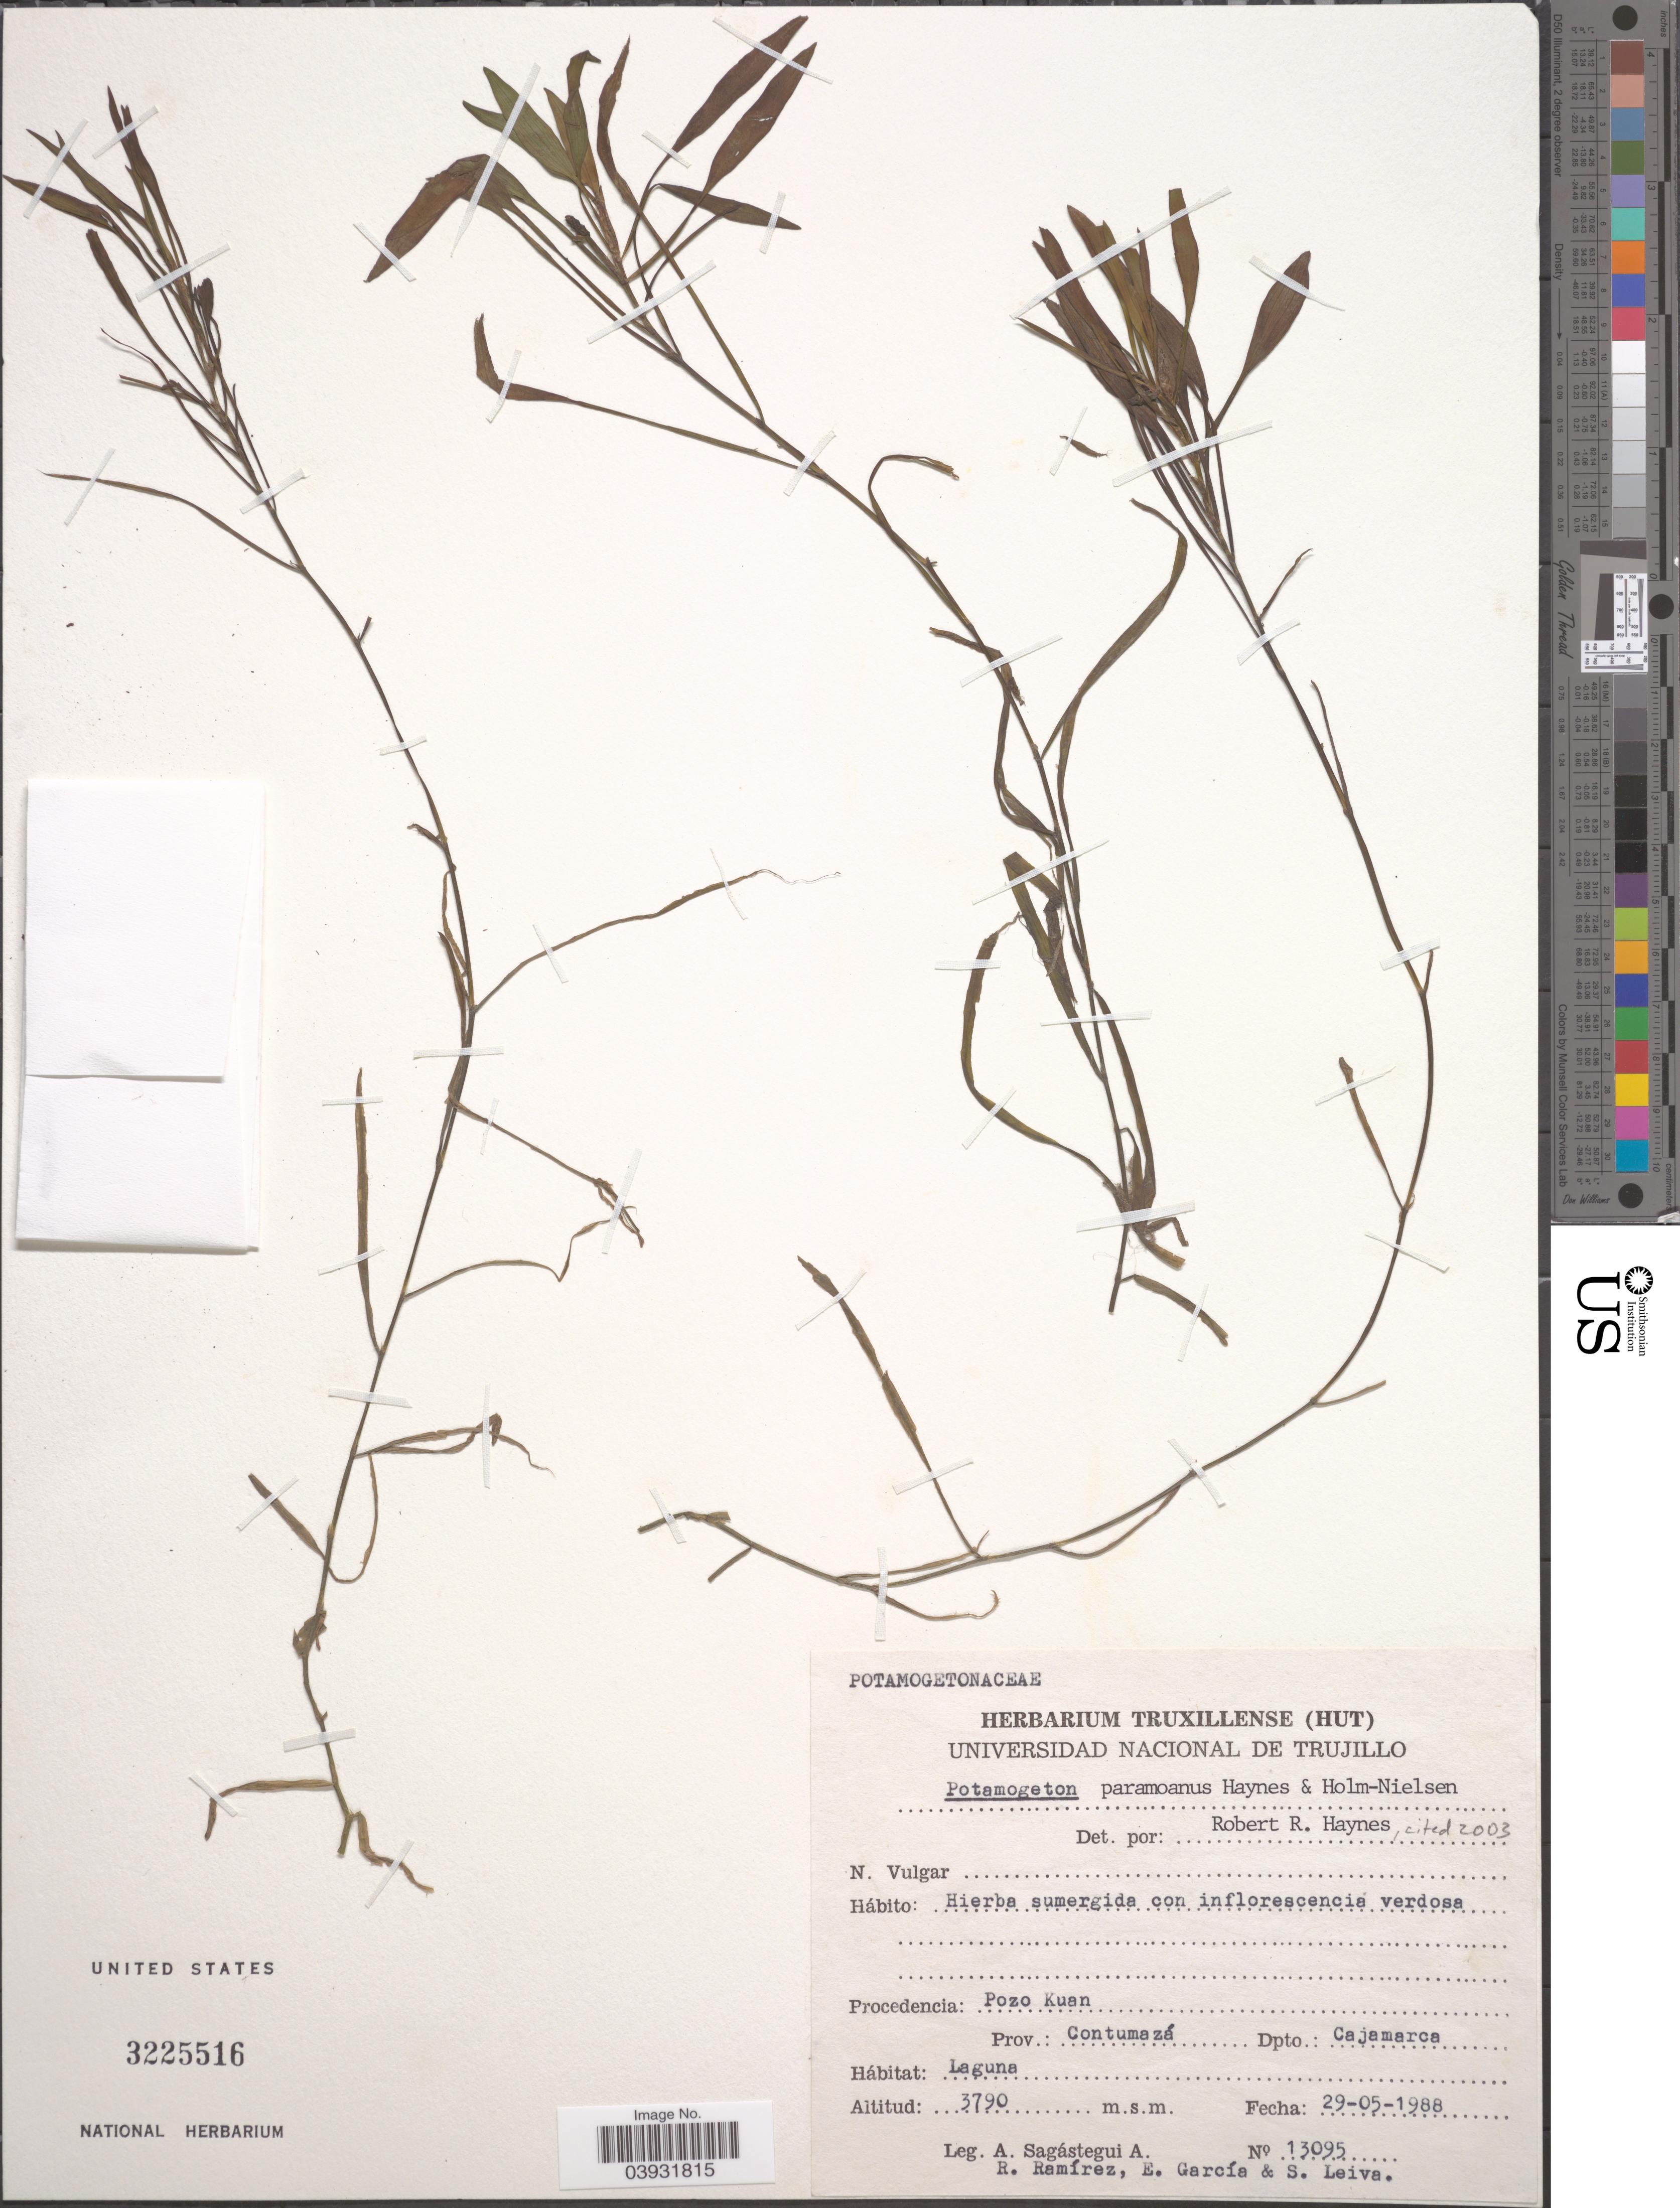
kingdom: Plantae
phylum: Tracheophyta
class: Liliopsida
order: Alismatales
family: Potamogetonaceae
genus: Potamogeton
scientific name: Potamogeton paramoanus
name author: R.R. Haynes & Holm-Nielsen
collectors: A. Sagástegui A., R. Ramirez, E. García & S. Leiva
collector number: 13095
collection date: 1988-05-29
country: Peru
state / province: Cajamarca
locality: Pozo Kuan. Prov.: Contumazá. Dpto.: Cajamarca.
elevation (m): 3790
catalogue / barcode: US 3225516